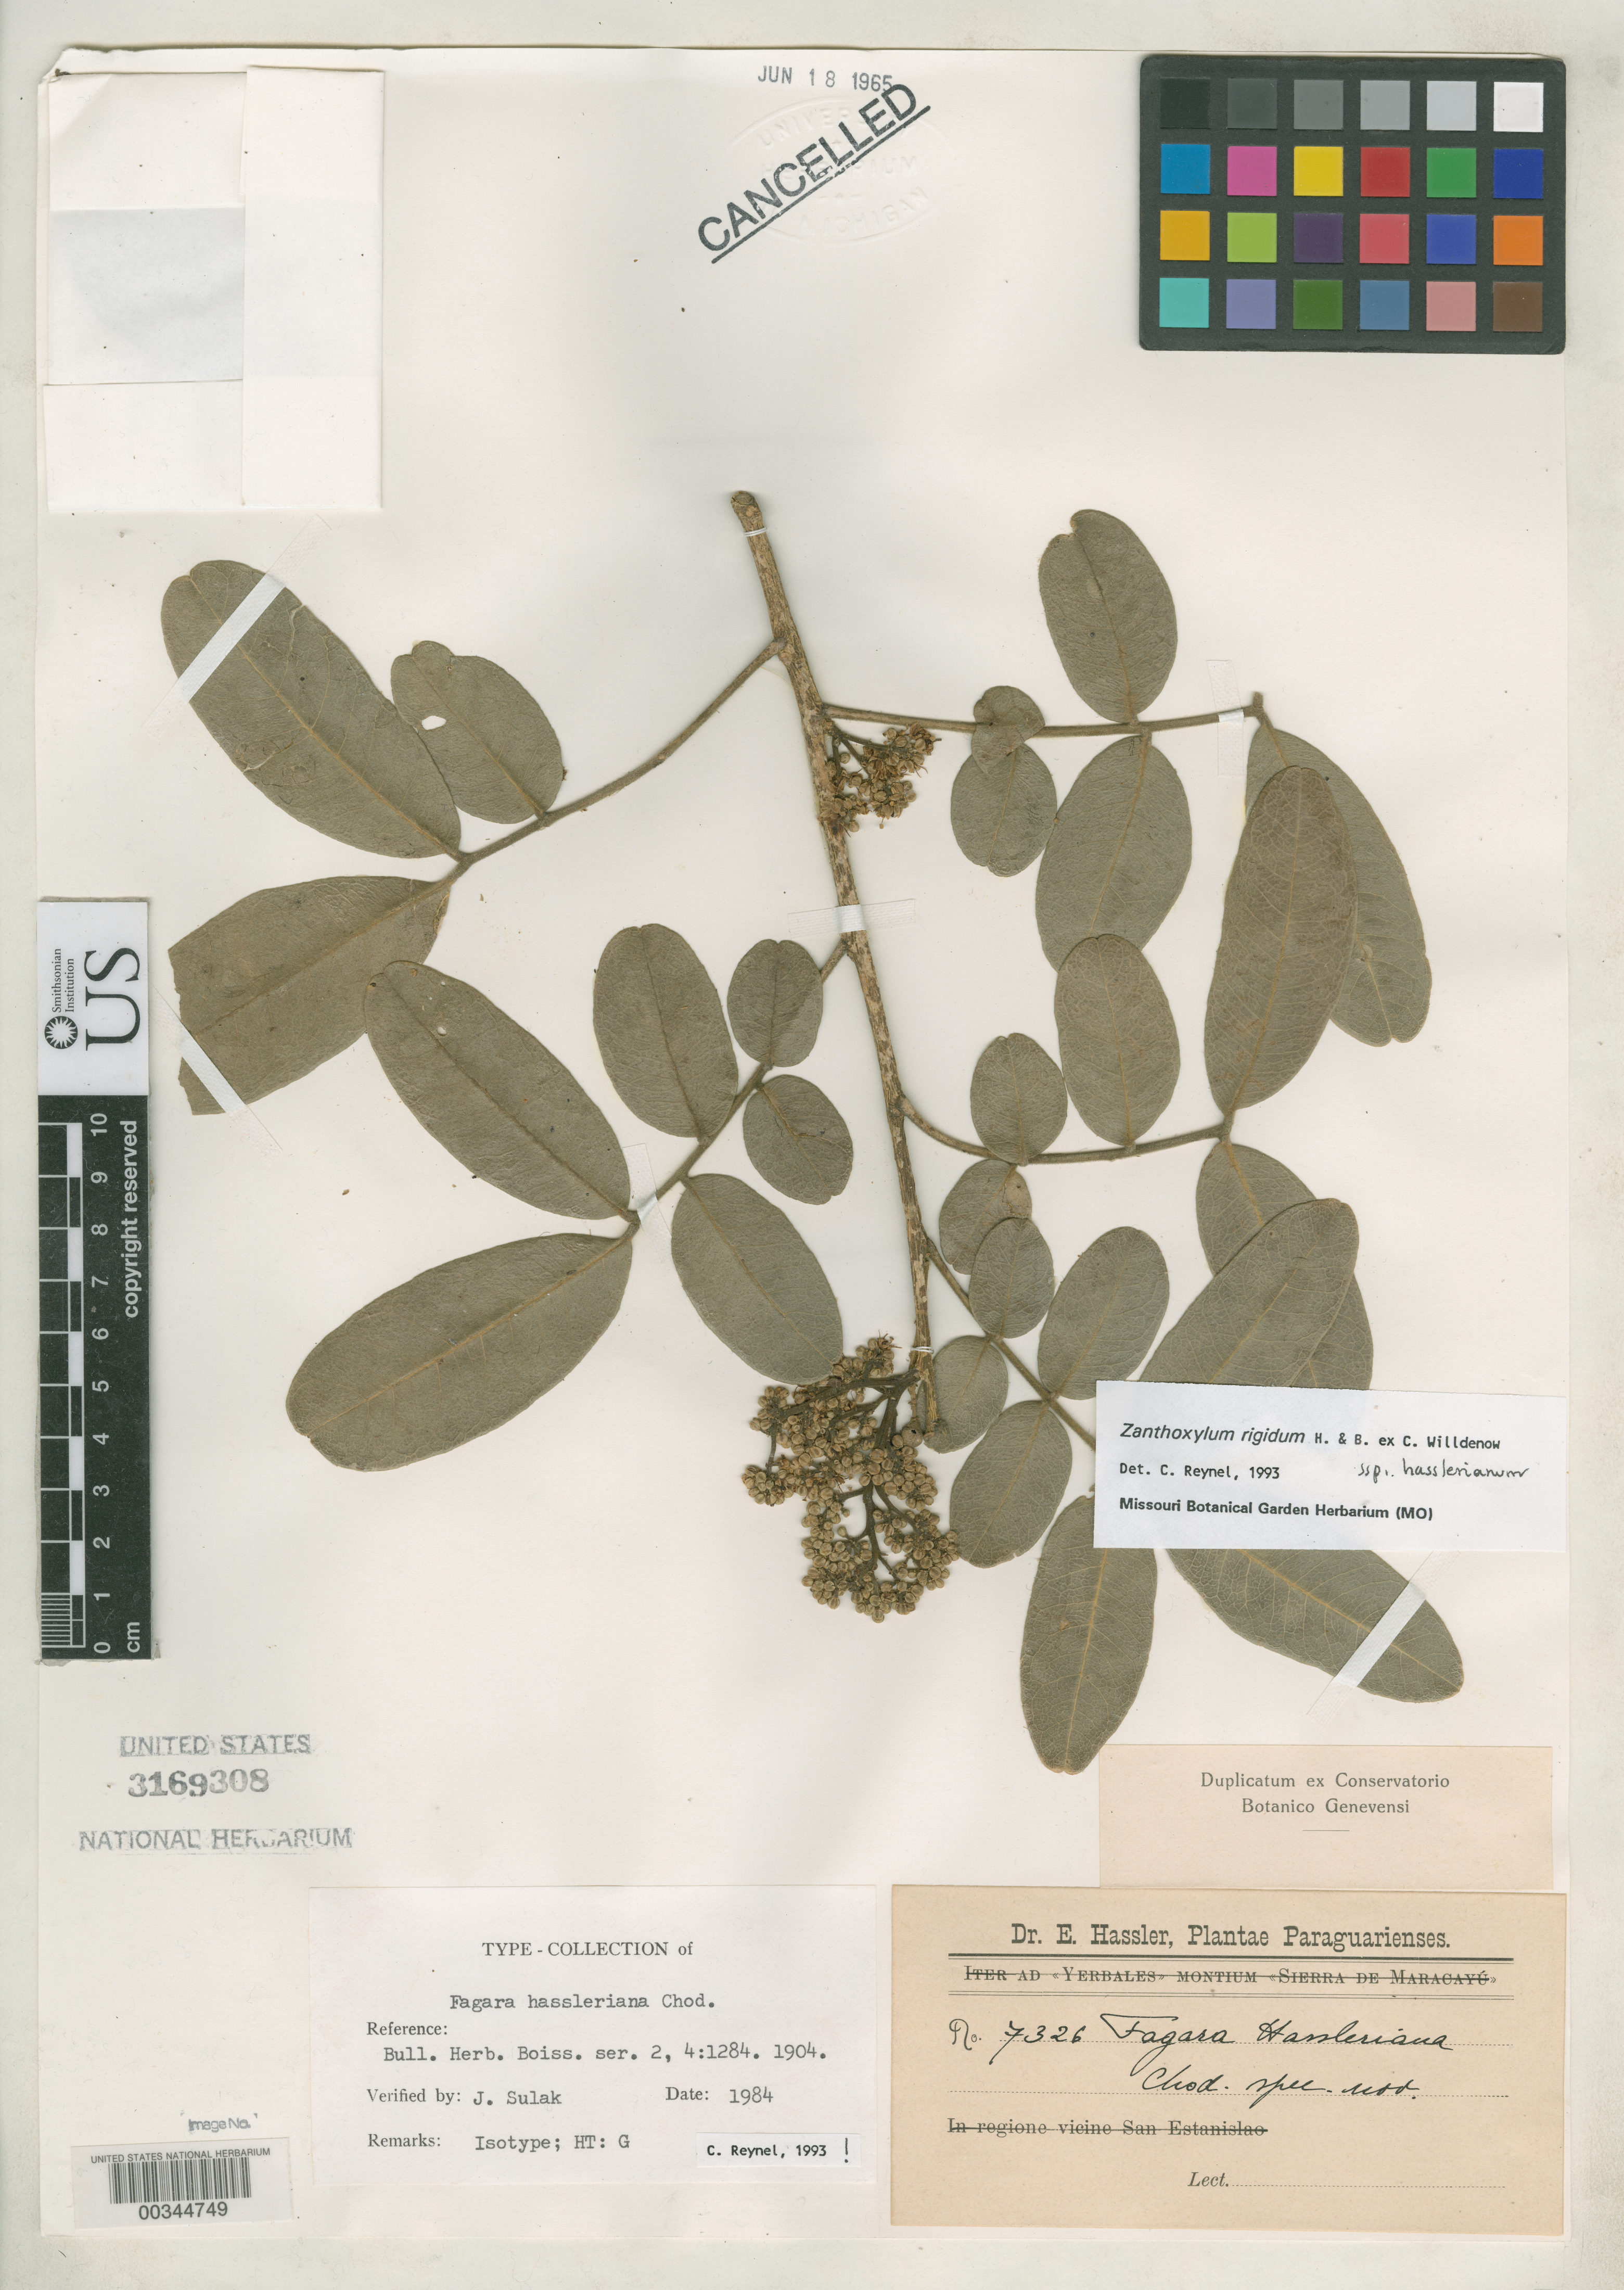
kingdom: Plantae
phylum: Tracheophyta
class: Magnoliopsida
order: Sapindales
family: Rutaceae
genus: Fagara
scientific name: Fagara hassleriana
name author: Chodat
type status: Isotype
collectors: E. Hassler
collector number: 7326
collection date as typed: Sep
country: Paraguay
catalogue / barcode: US 3169308